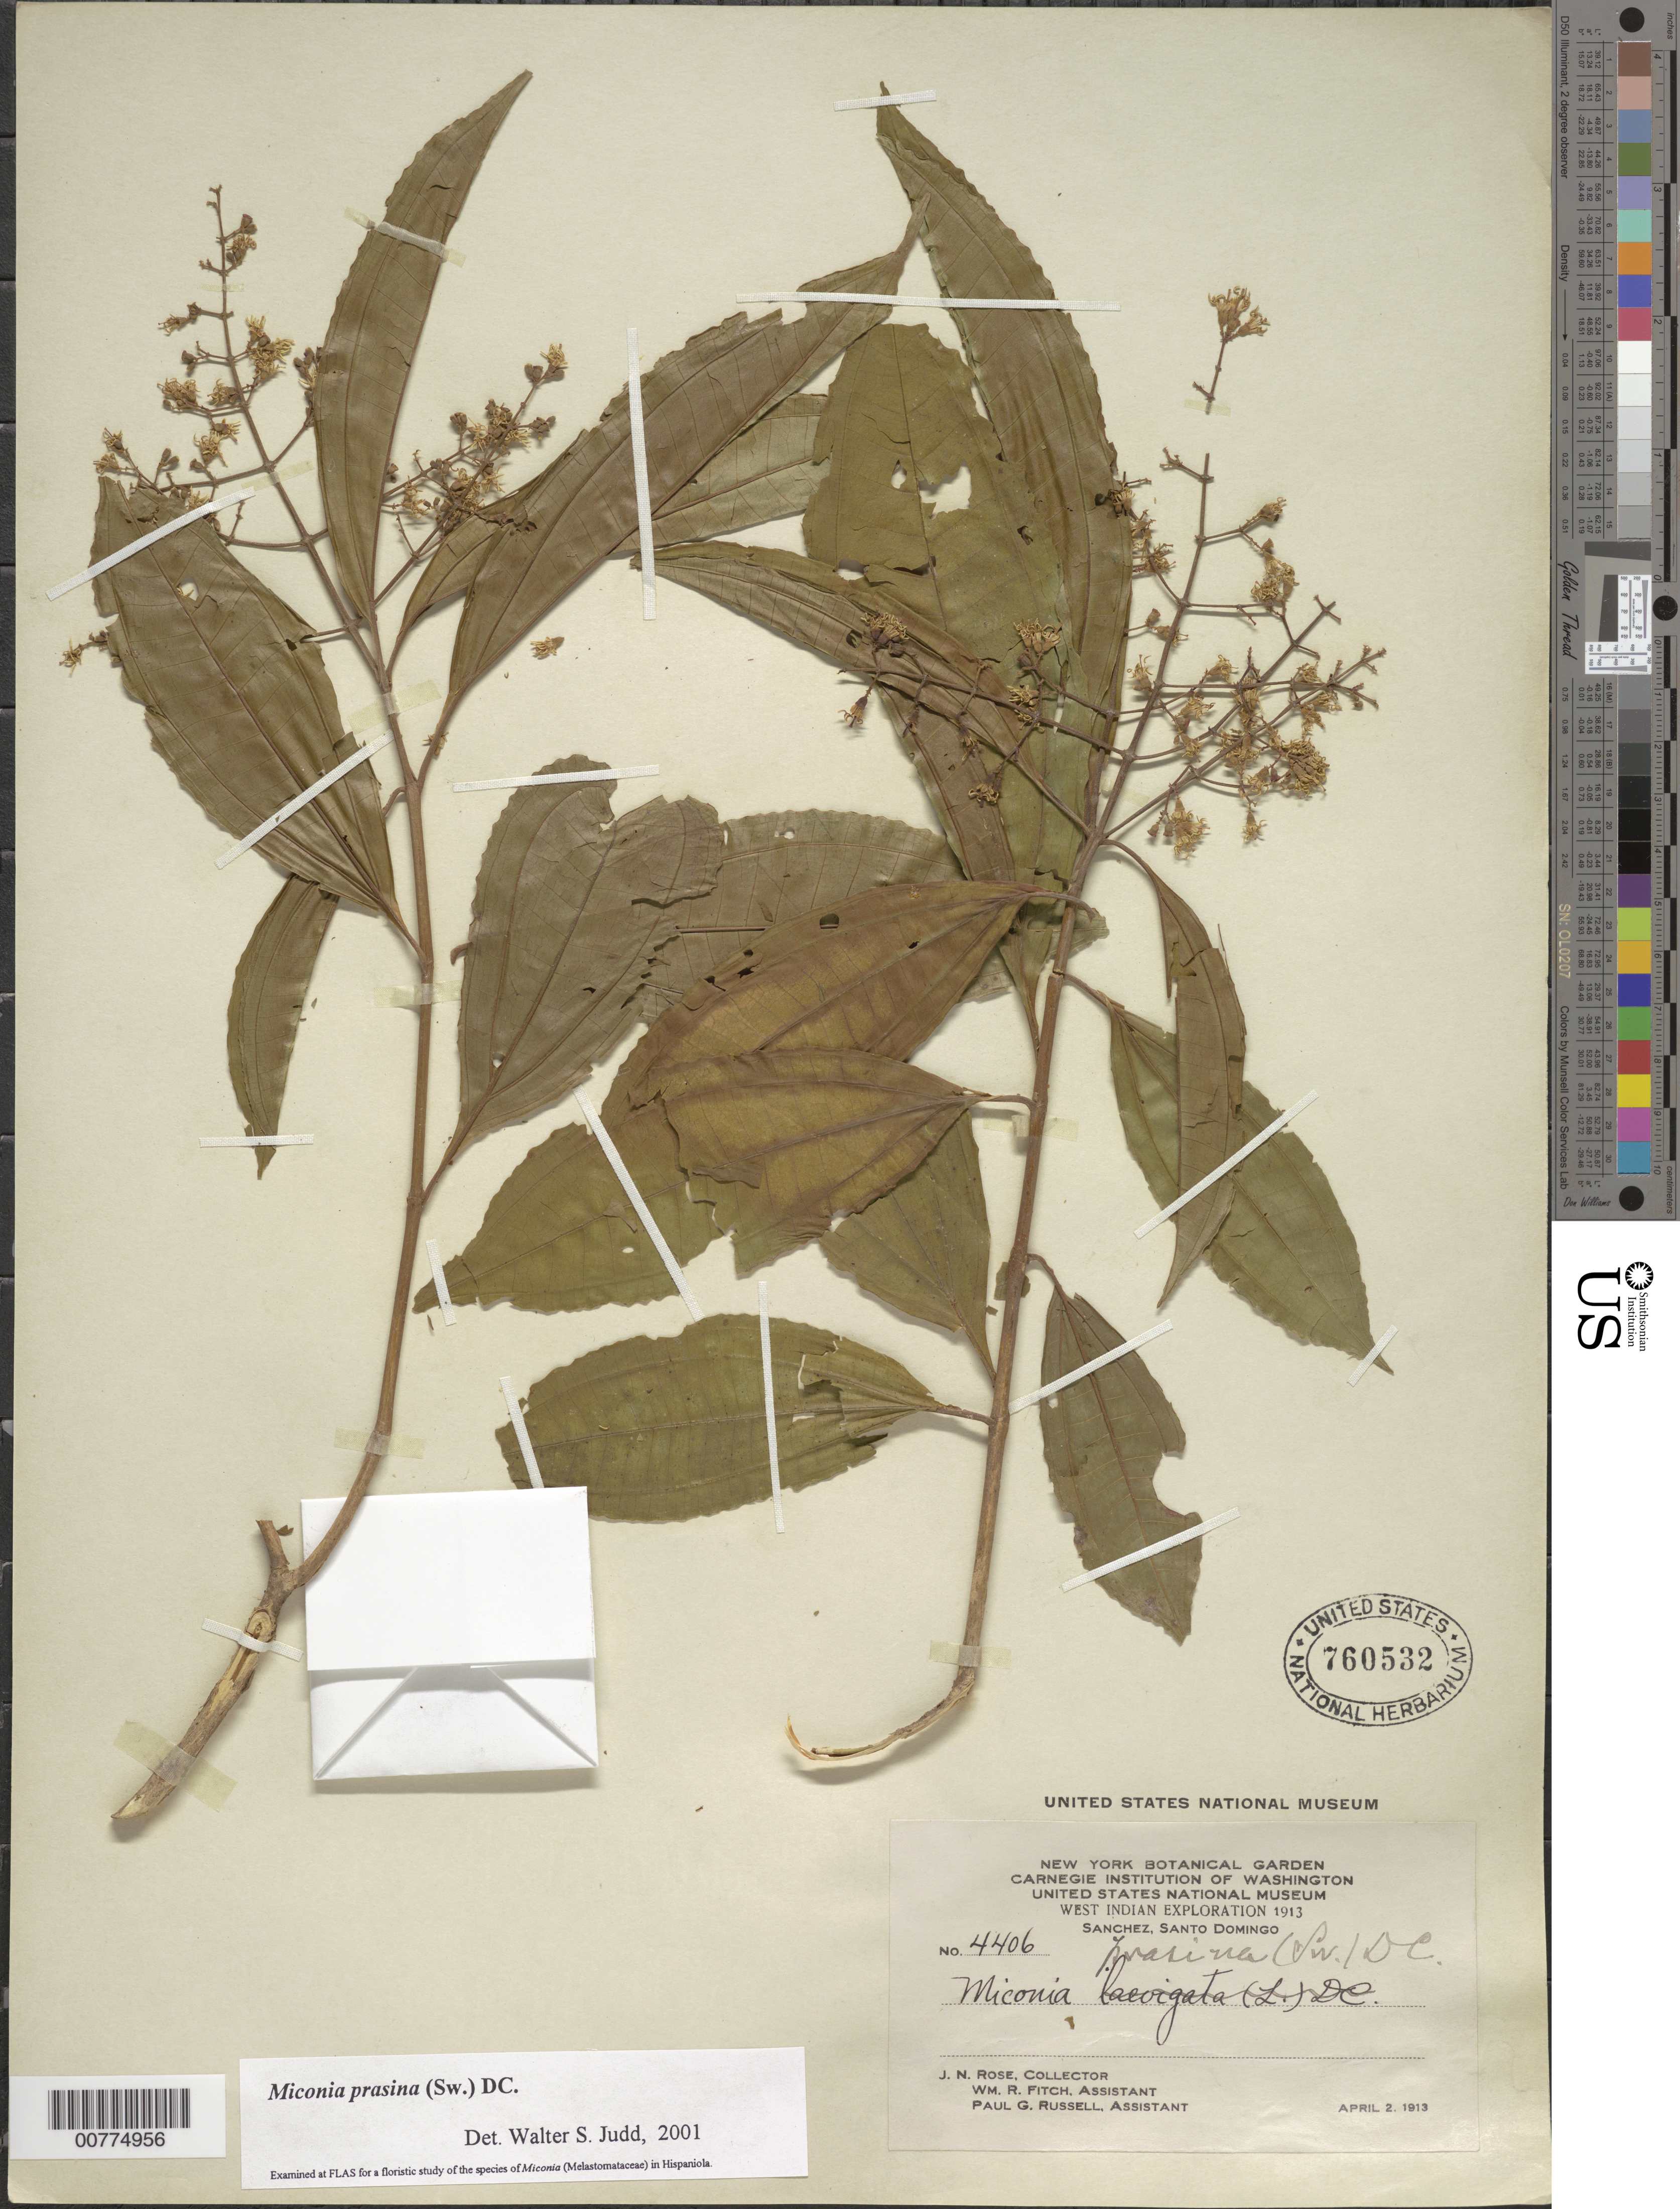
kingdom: Plantae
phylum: Tracheophyta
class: Magnoliopsida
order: Myrtales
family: Melastomataceae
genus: Miconia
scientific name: Miconia prasina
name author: (Sw.) DC.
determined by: Judd, Walter S.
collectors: J. N. Rose, W. R. Fitch & P. G. Russell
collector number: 4406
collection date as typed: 02 Apr 1913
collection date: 1913-04-02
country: Dominican Republic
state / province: Sanchez Ramirez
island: Hispaniola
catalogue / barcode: US 760532